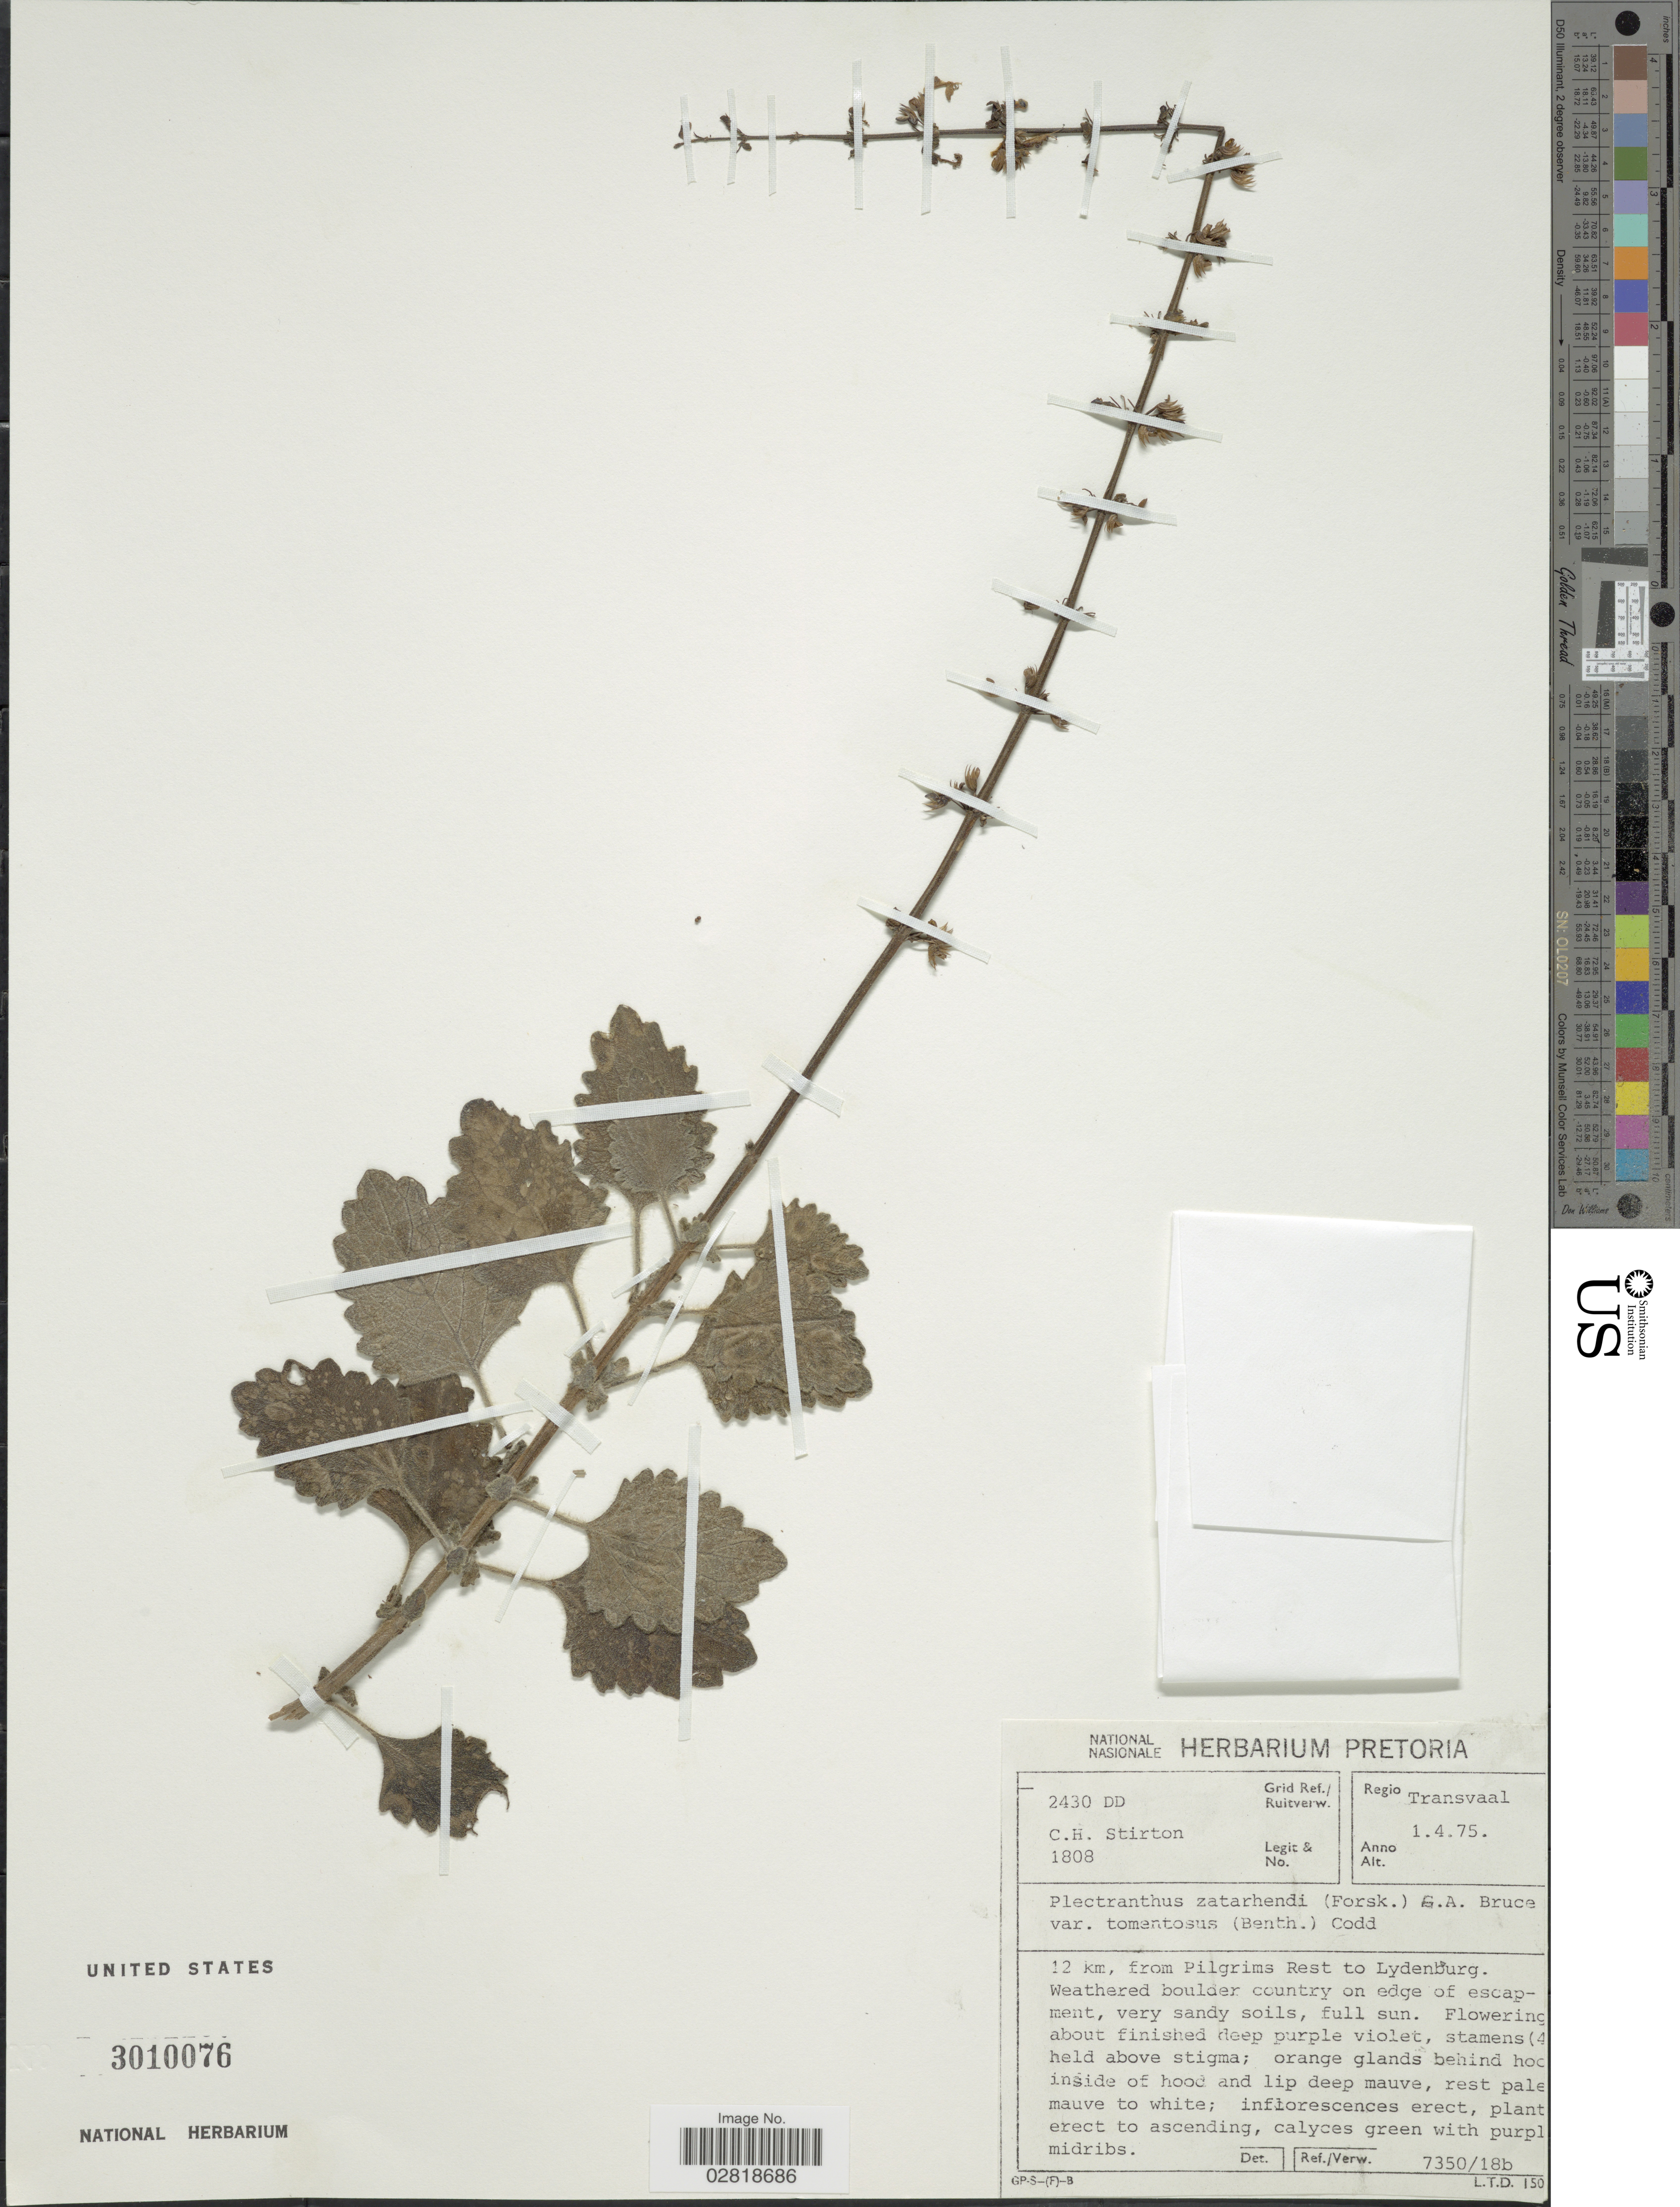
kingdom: Plantae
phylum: Tracheophyta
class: Magnoliopsida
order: Lamiales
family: Lamiaceae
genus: Plectranthus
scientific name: Plectranthus zatarhendi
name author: E.A. Bruce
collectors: C. H. Stirton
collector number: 1808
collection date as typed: Transcribed d/m/y: 1/4/75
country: South Africa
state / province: Mpumalanga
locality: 2430 DD Grid Ref./ Ruitverw. Regio Transvaal. 12 km, from Pilgrims Rest to Lydenburg.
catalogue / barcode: US 3010076